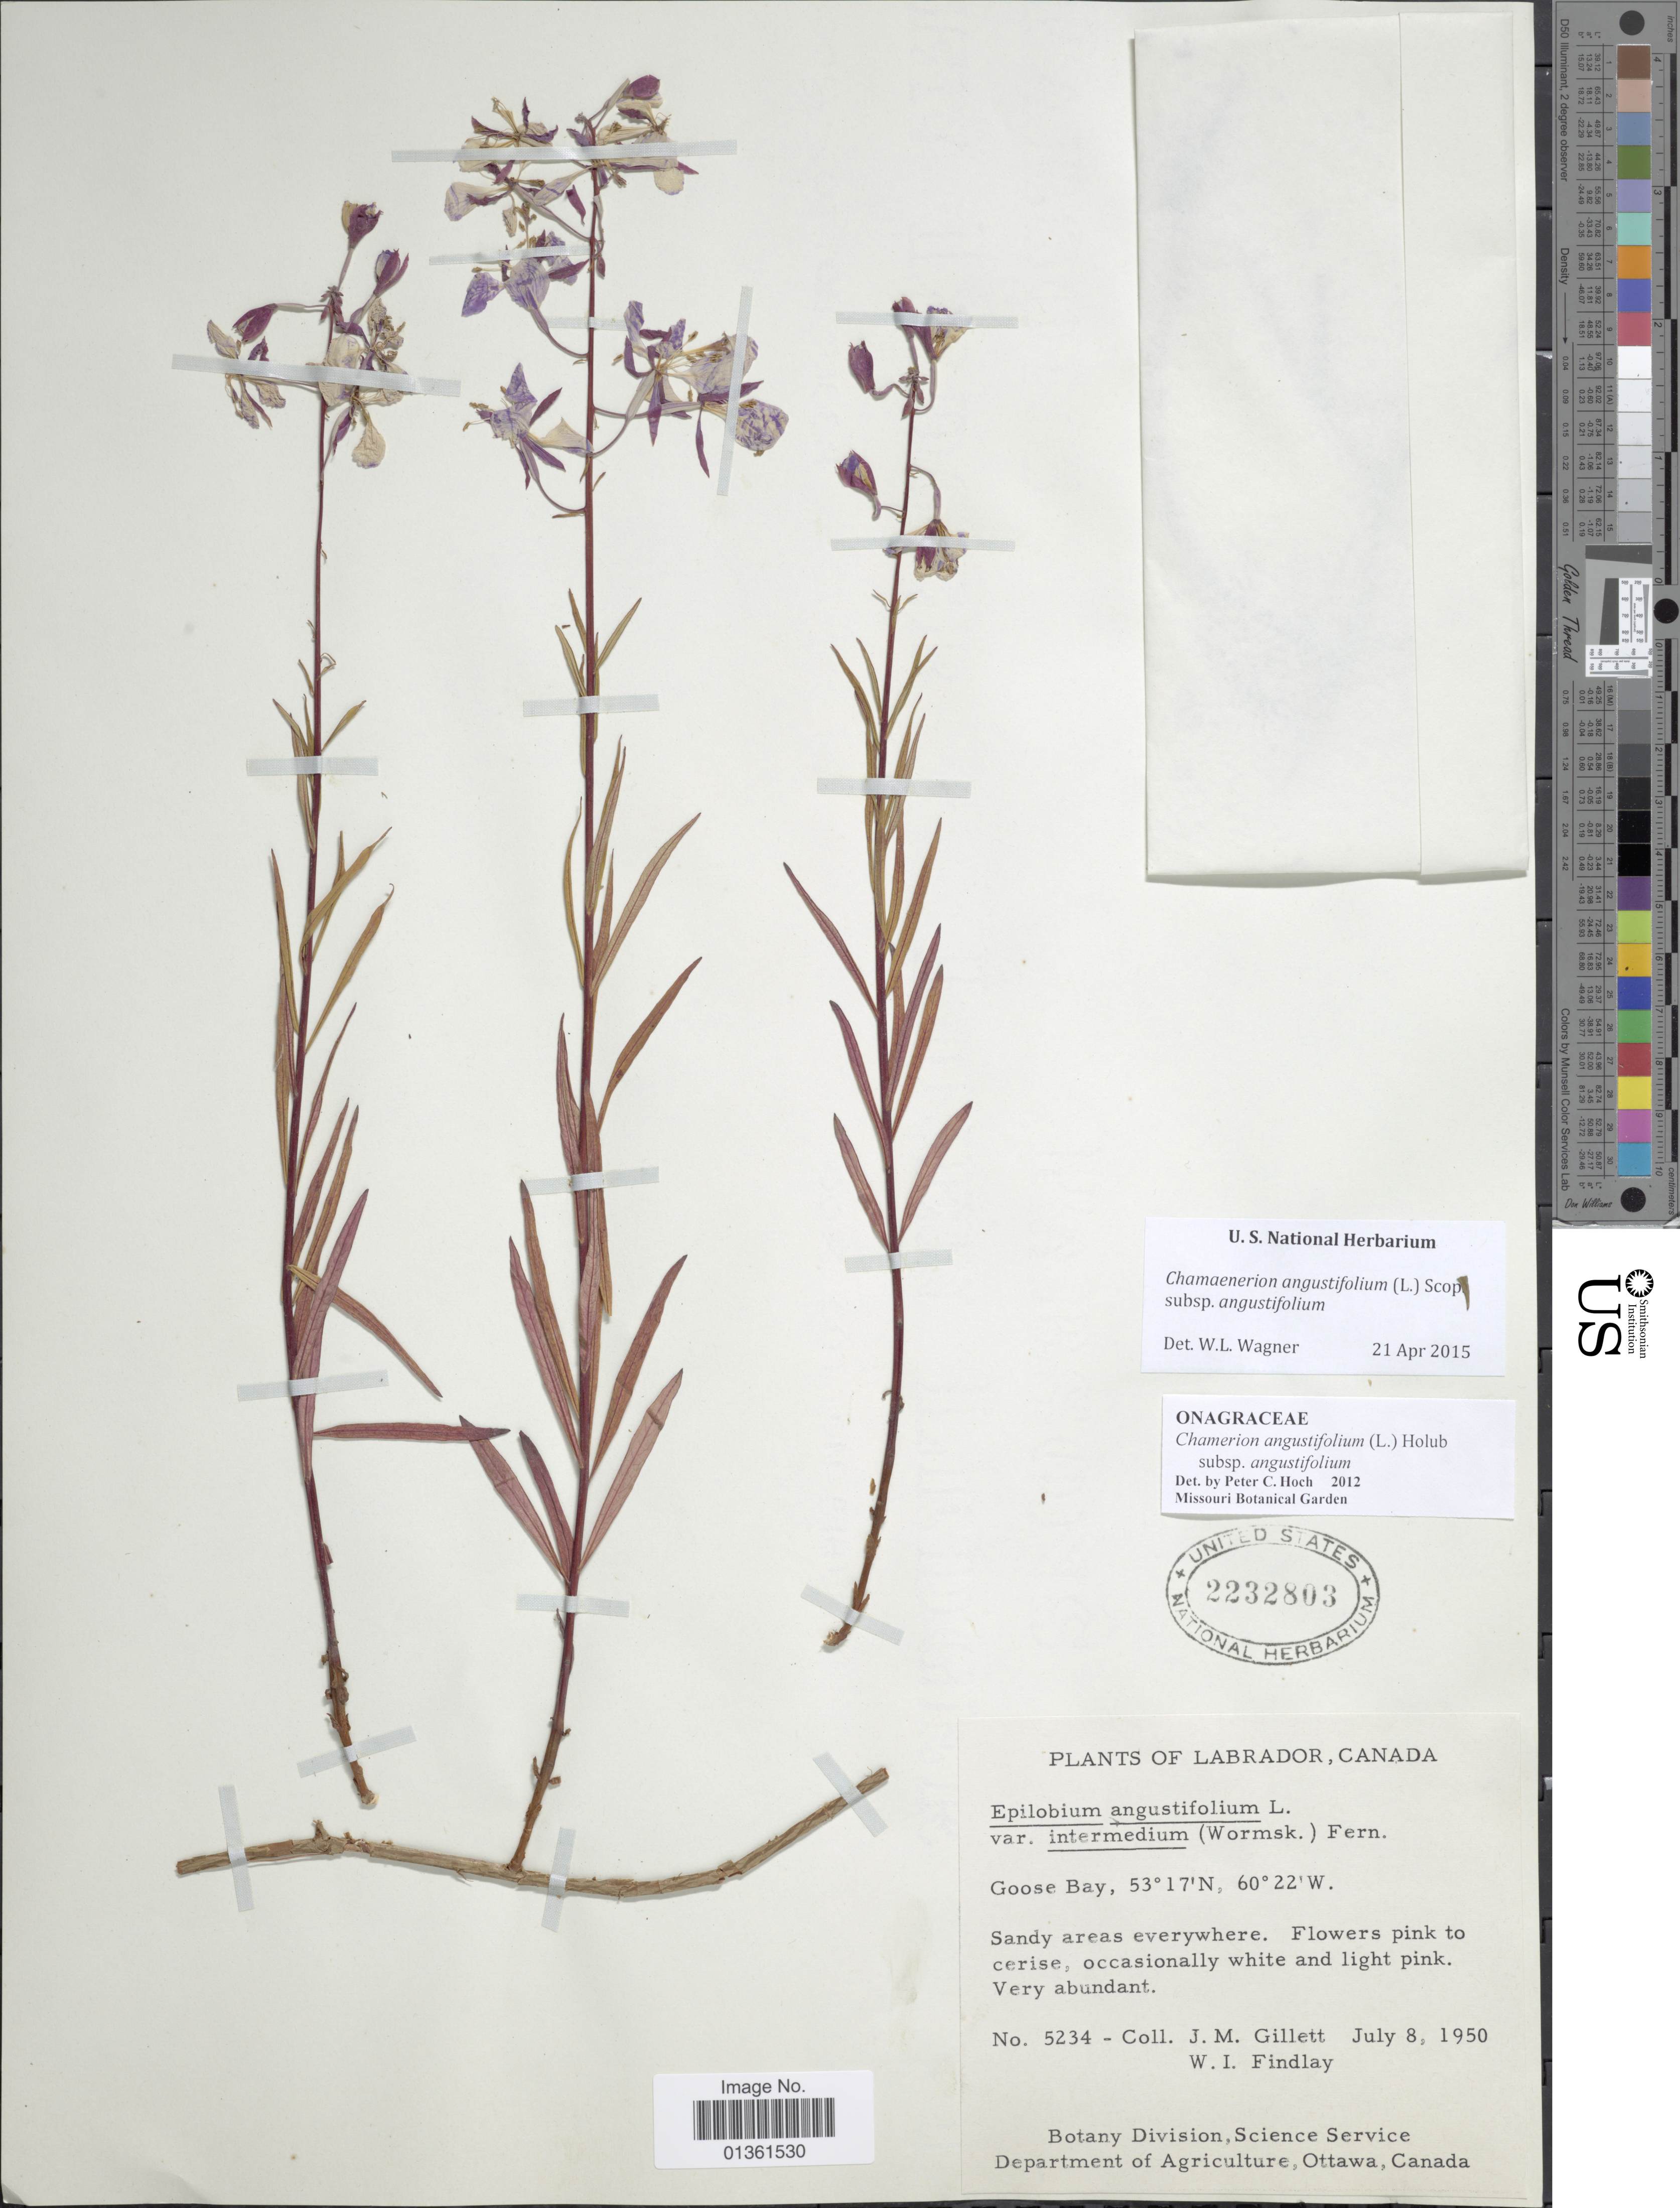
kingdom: Plantae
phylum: Tracheophyta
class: Magnoliopsida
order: Myrtales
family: Onagraceae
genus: Chamaenerion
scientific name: Chamaenerion angustifolium subsp. angustifolium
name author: (L.) Scop.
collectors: J. M. Gillett & W. Findlay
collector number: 5234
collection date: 1950-07-08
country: Canada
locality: Labrador. Goose Bay.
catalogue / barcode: US 2232803